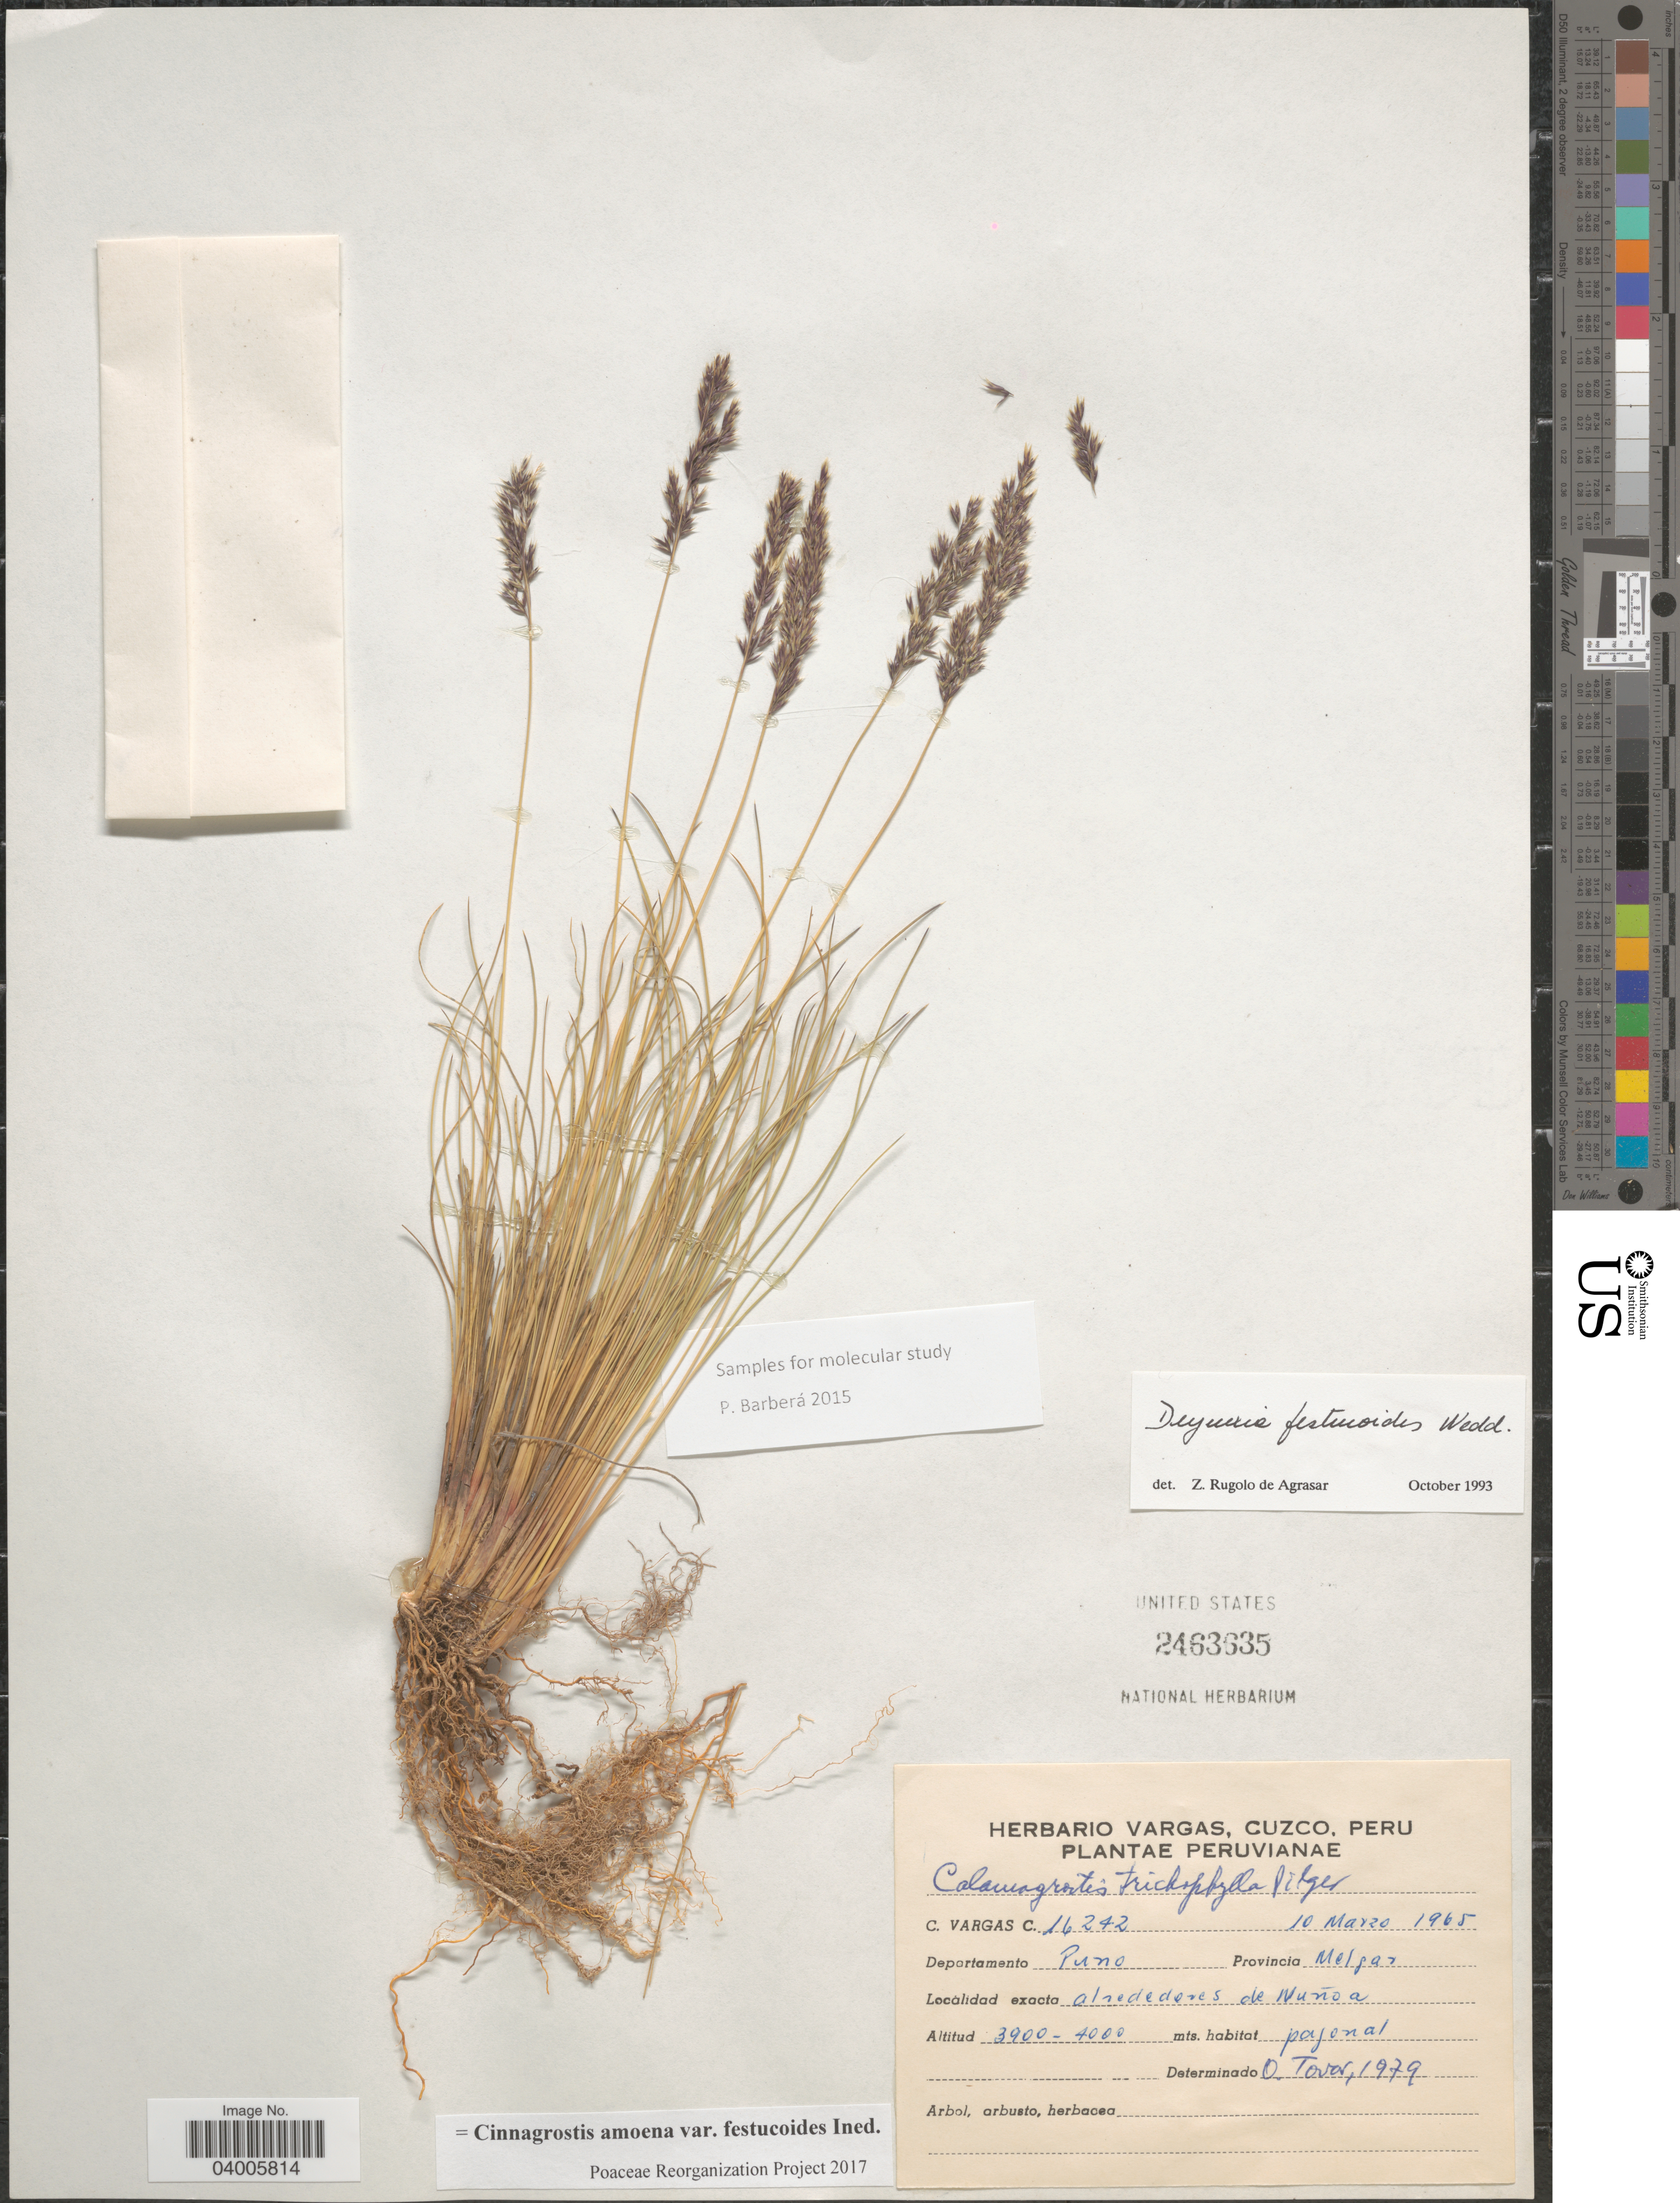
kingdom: Plantae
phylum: Tracheophyta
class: Liliopsida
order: Poales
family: Poaceae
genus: Cinnagrostis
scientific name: Cinnagrostis filifolia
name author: (Wedd.) P.M. Peterson et al.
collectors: C. Vargas Calderón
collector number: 16242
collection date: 1965-03-10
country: Peru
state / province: Puno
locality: Departamento Puno. Provincia Melgar. Alrededores de Nuñoa.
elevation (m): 3900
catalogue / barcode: US 2463635